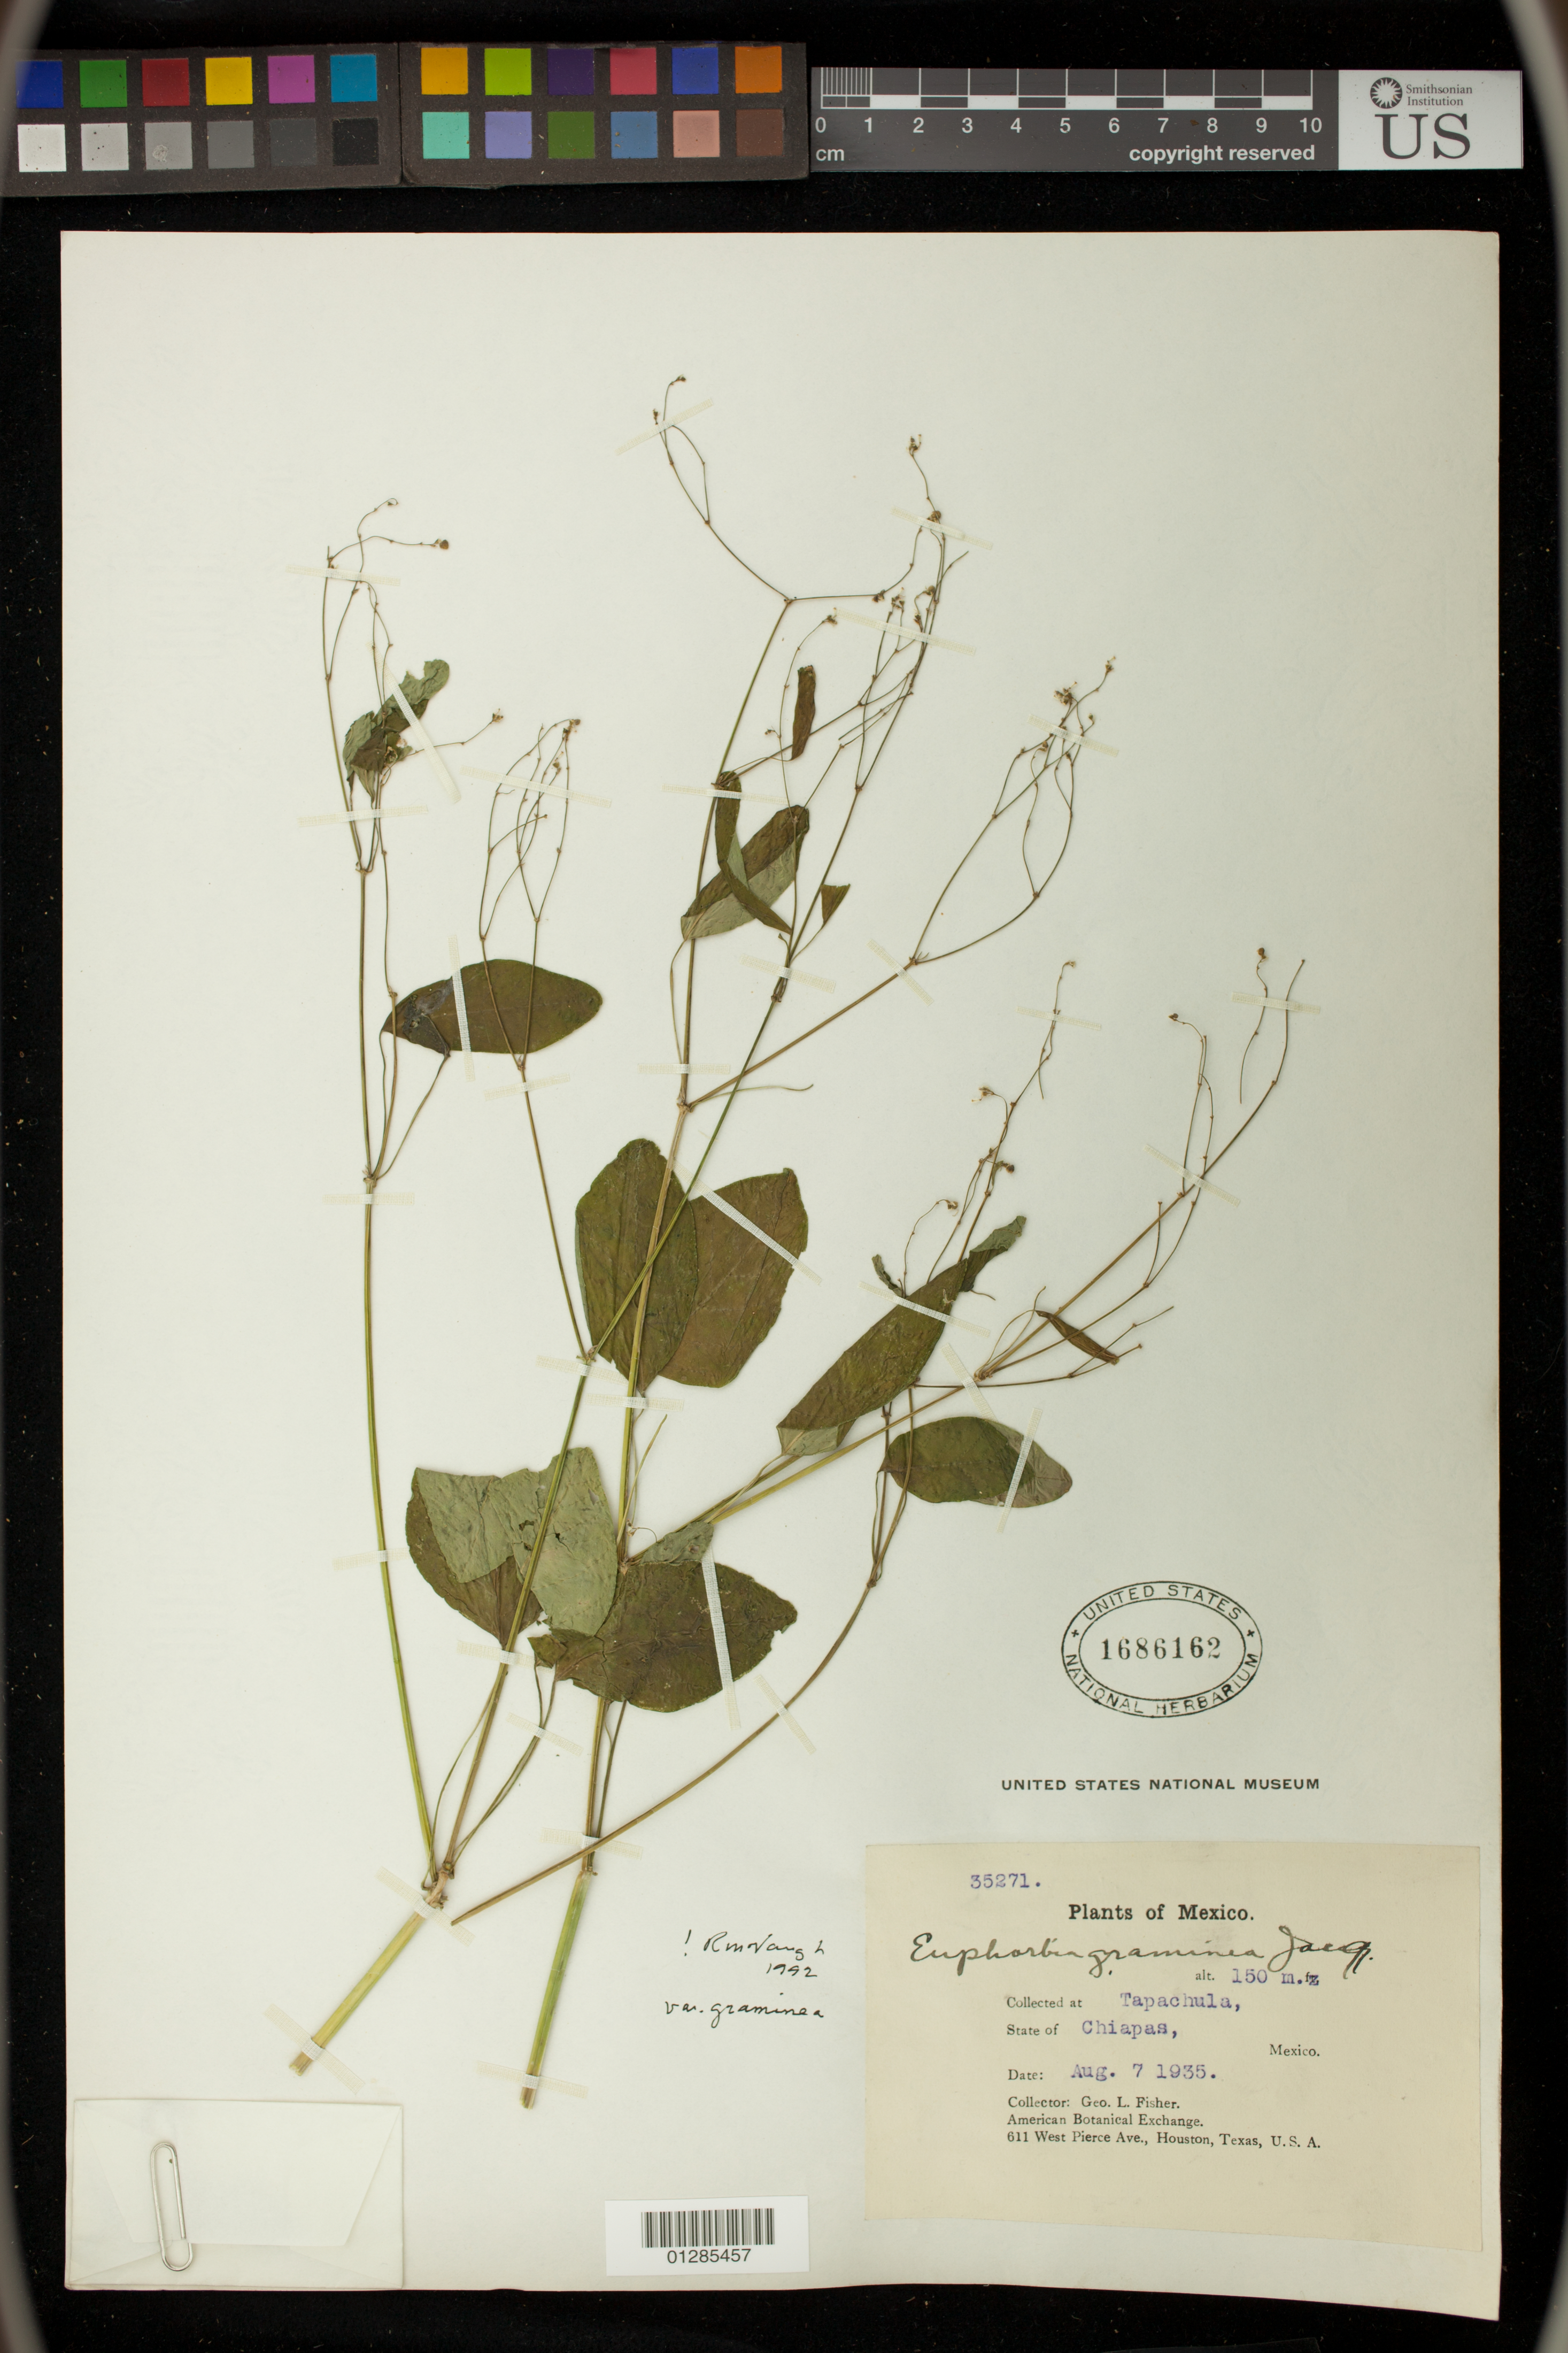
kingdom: Plantae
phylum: Tracheophyta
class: Magnoliopsida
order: Malpighiales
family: Euphorbiaceae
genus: Euphorbia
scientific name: Euphorbia graminea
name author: Jacq.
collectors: G. L. Fisher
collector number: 35271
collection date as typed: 07 Aug 1935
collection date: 1935-08-07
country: Mexico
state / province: Chiapas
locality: Tapachula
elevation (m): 150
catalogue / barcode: US 1686162